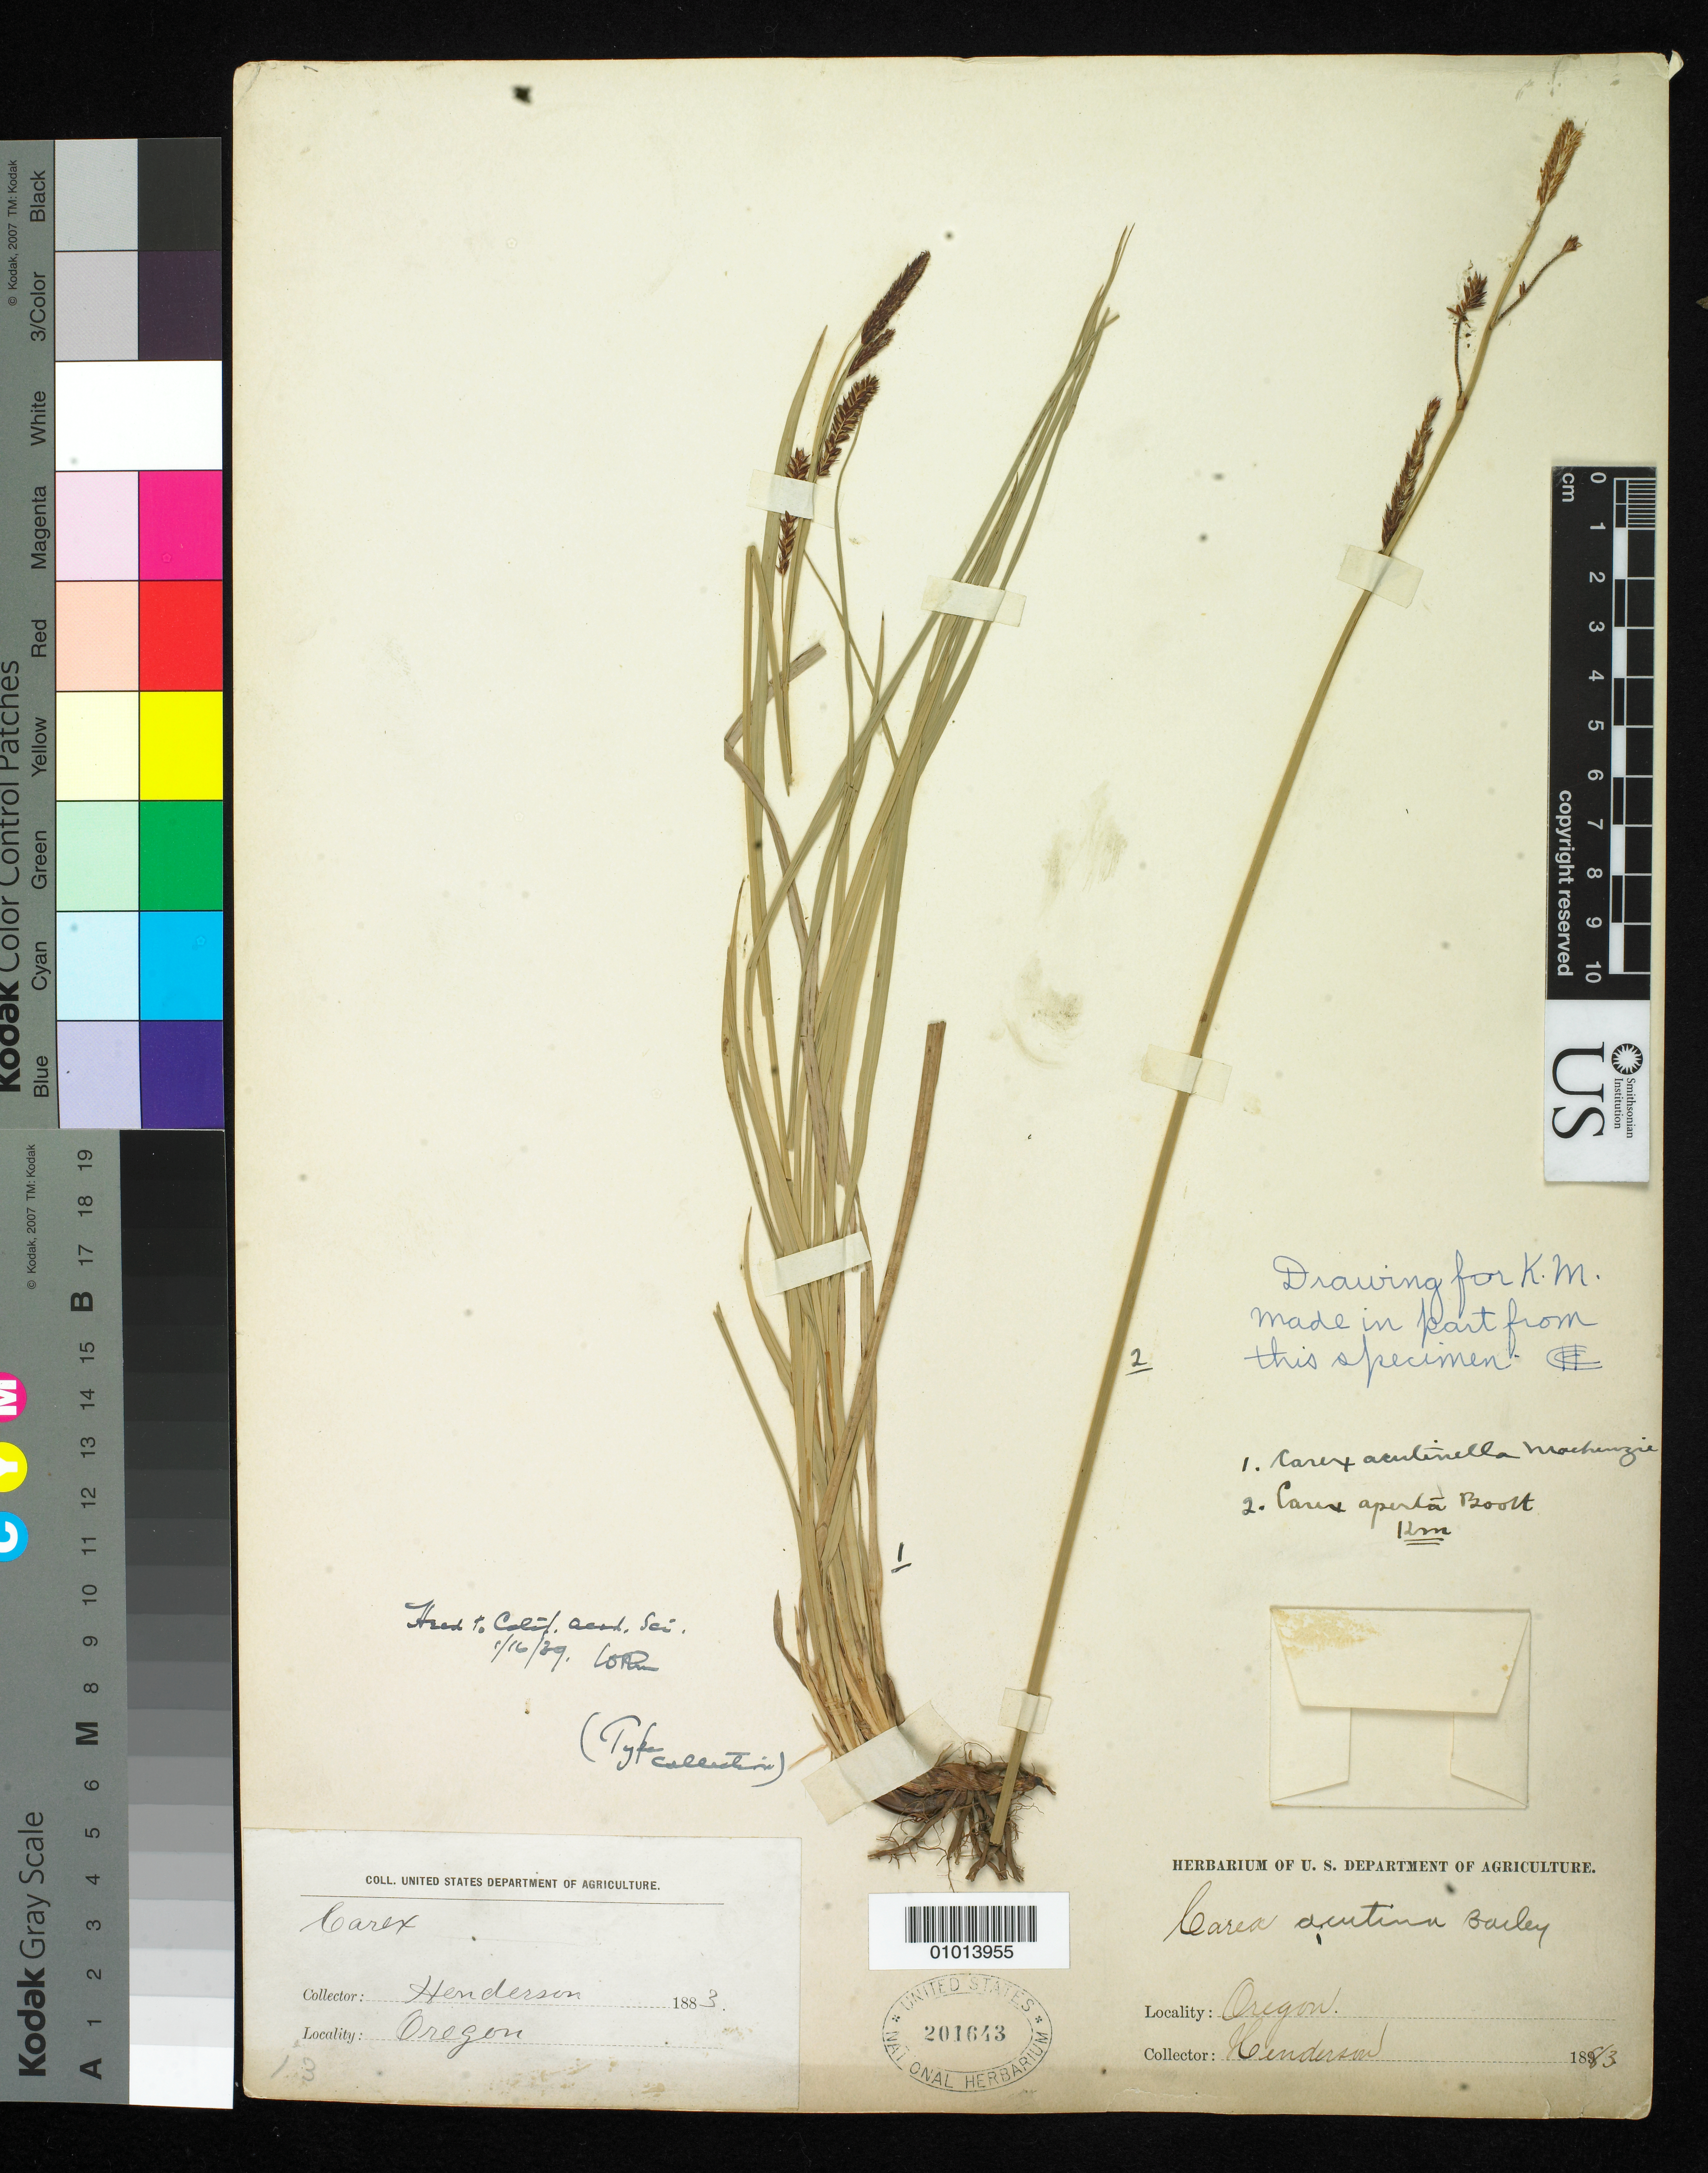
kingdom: Plantae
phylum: Tracheophyta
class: Liliopsida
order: Poales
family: Cyperaceae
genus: Carex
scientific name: Carex acutinella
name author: Mack.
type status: Isotype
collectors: L. F. Henderson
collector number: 13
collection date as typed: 1883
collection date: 1883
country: United States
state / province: Oregon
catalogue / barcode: US 201643